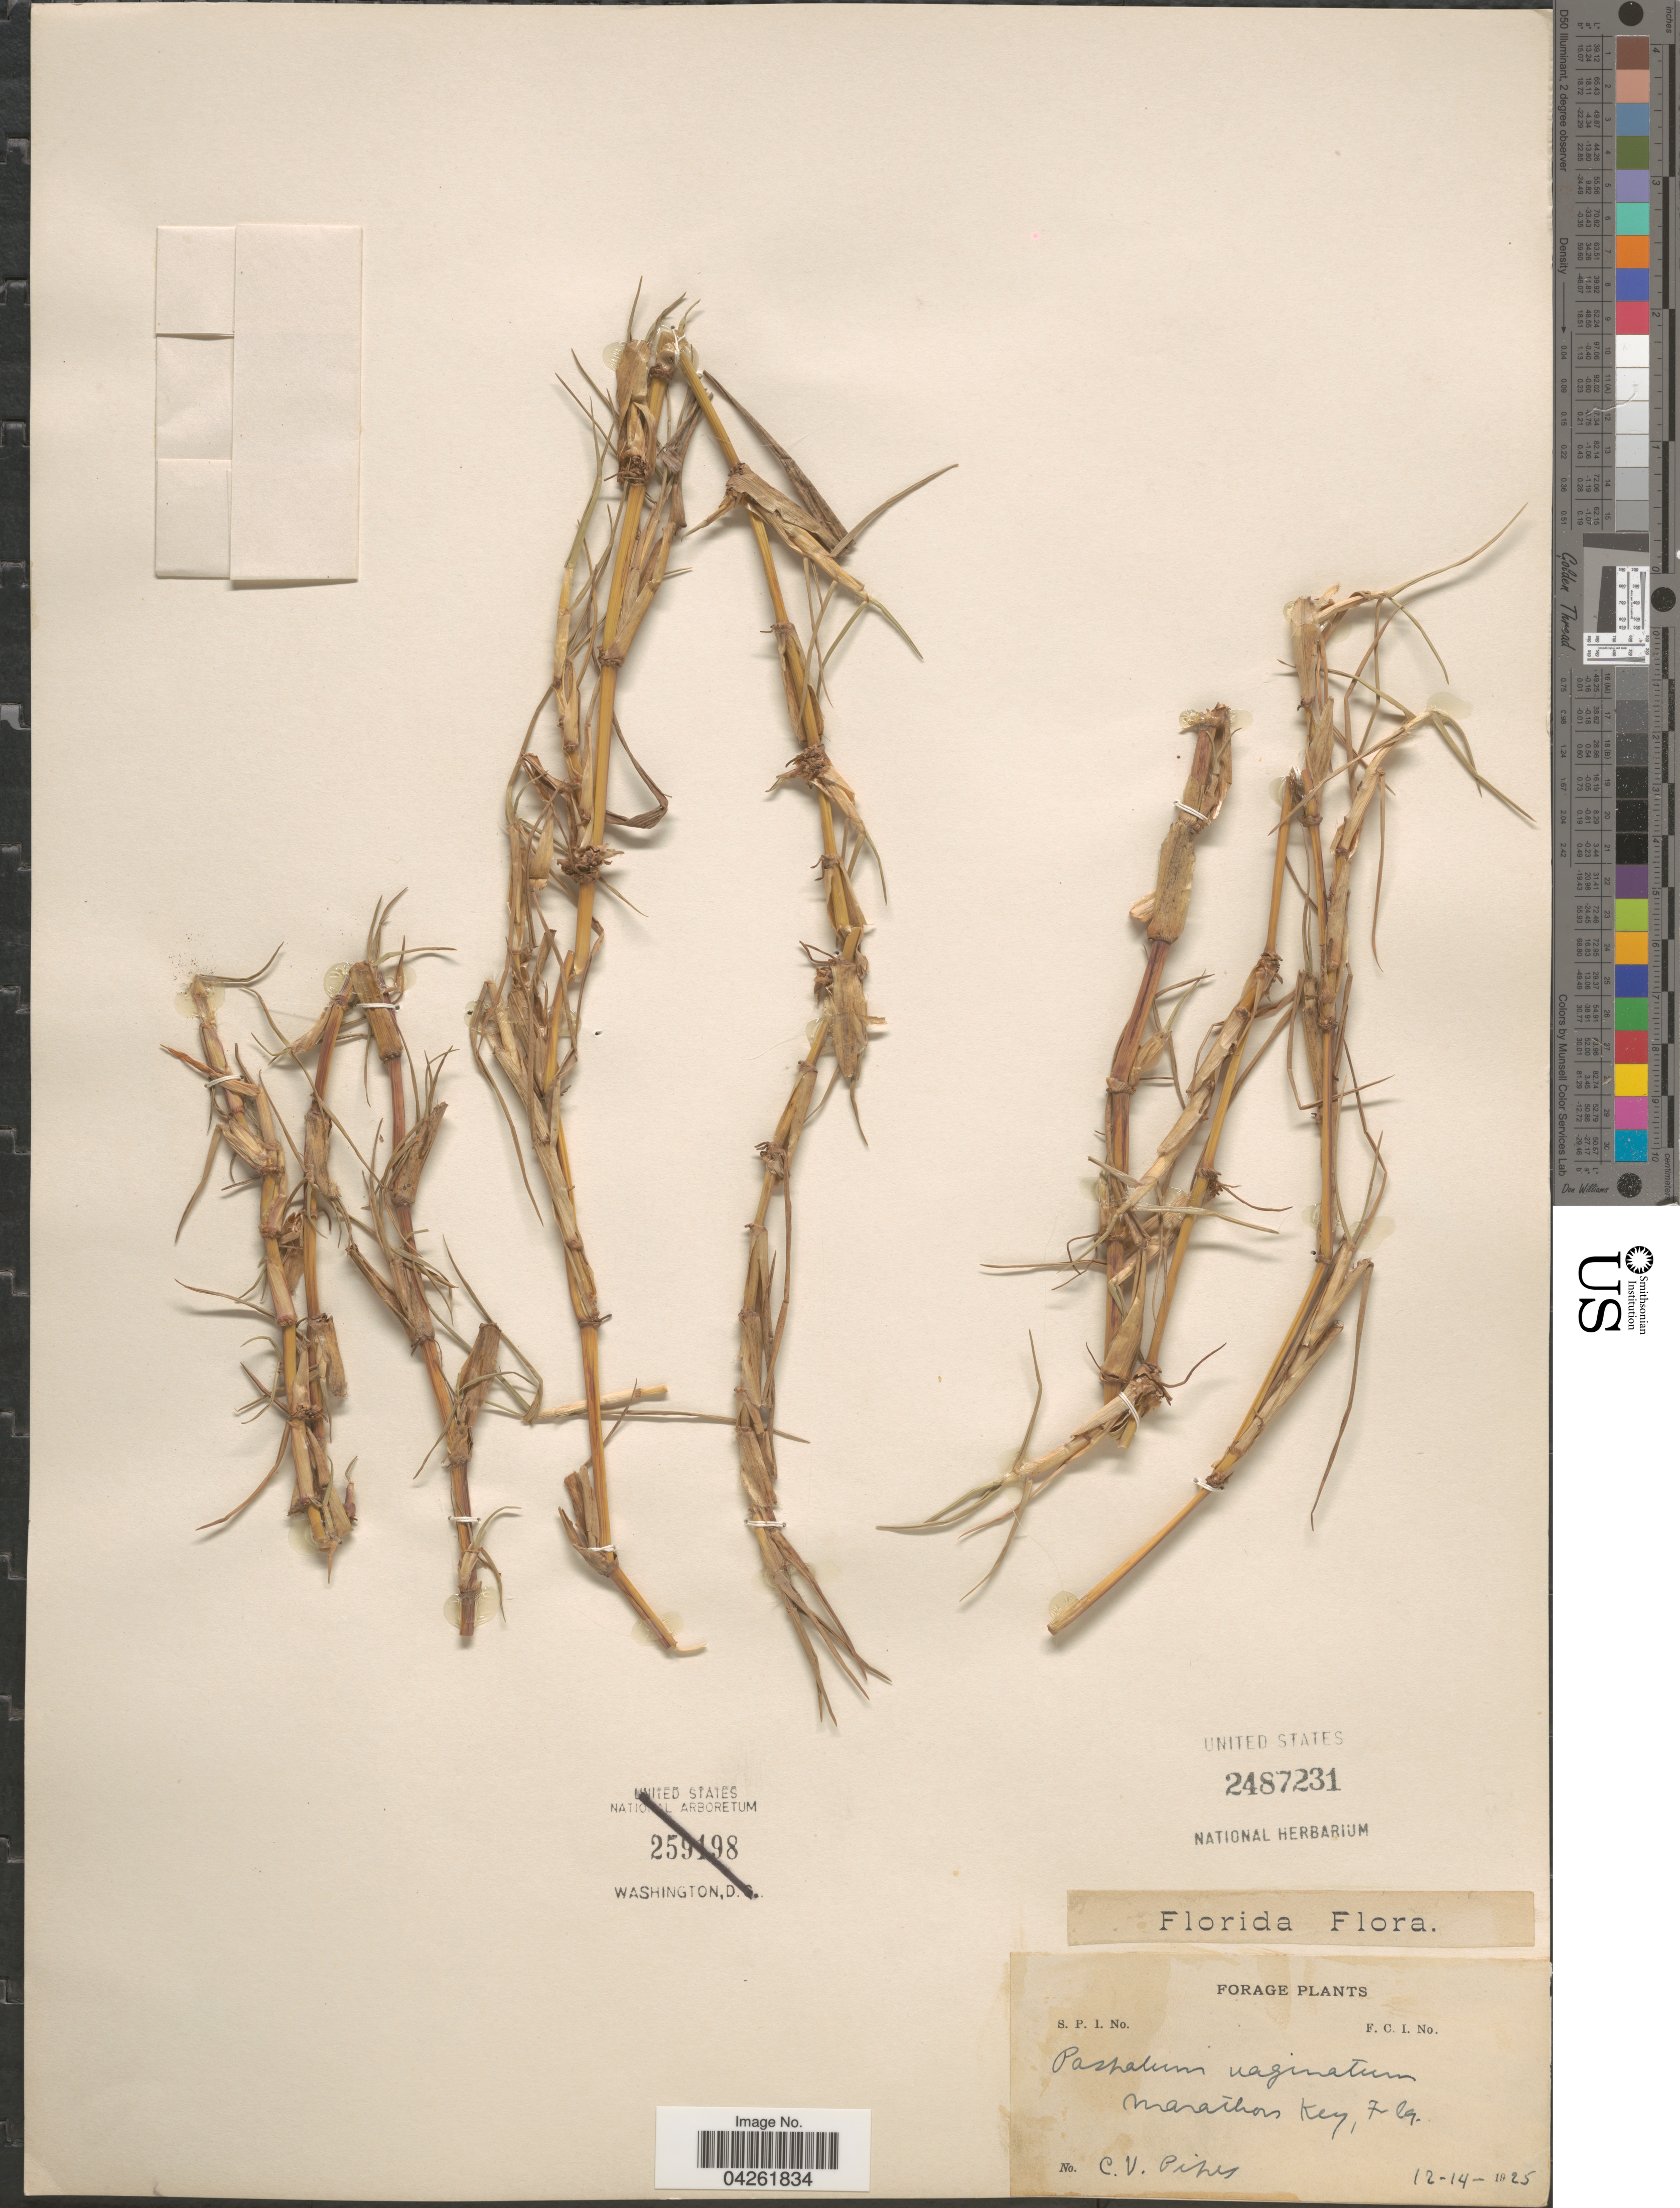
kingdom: Plantae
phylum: Tracheophyta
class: Liliopsida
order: Poales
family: Poaceae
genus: Paspalum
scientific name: Paspalum distichum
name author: L.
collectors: C. V. Piper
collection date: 1925-12-14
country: United States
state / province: Florida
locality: Marathon Key.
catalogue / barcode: US 2487231